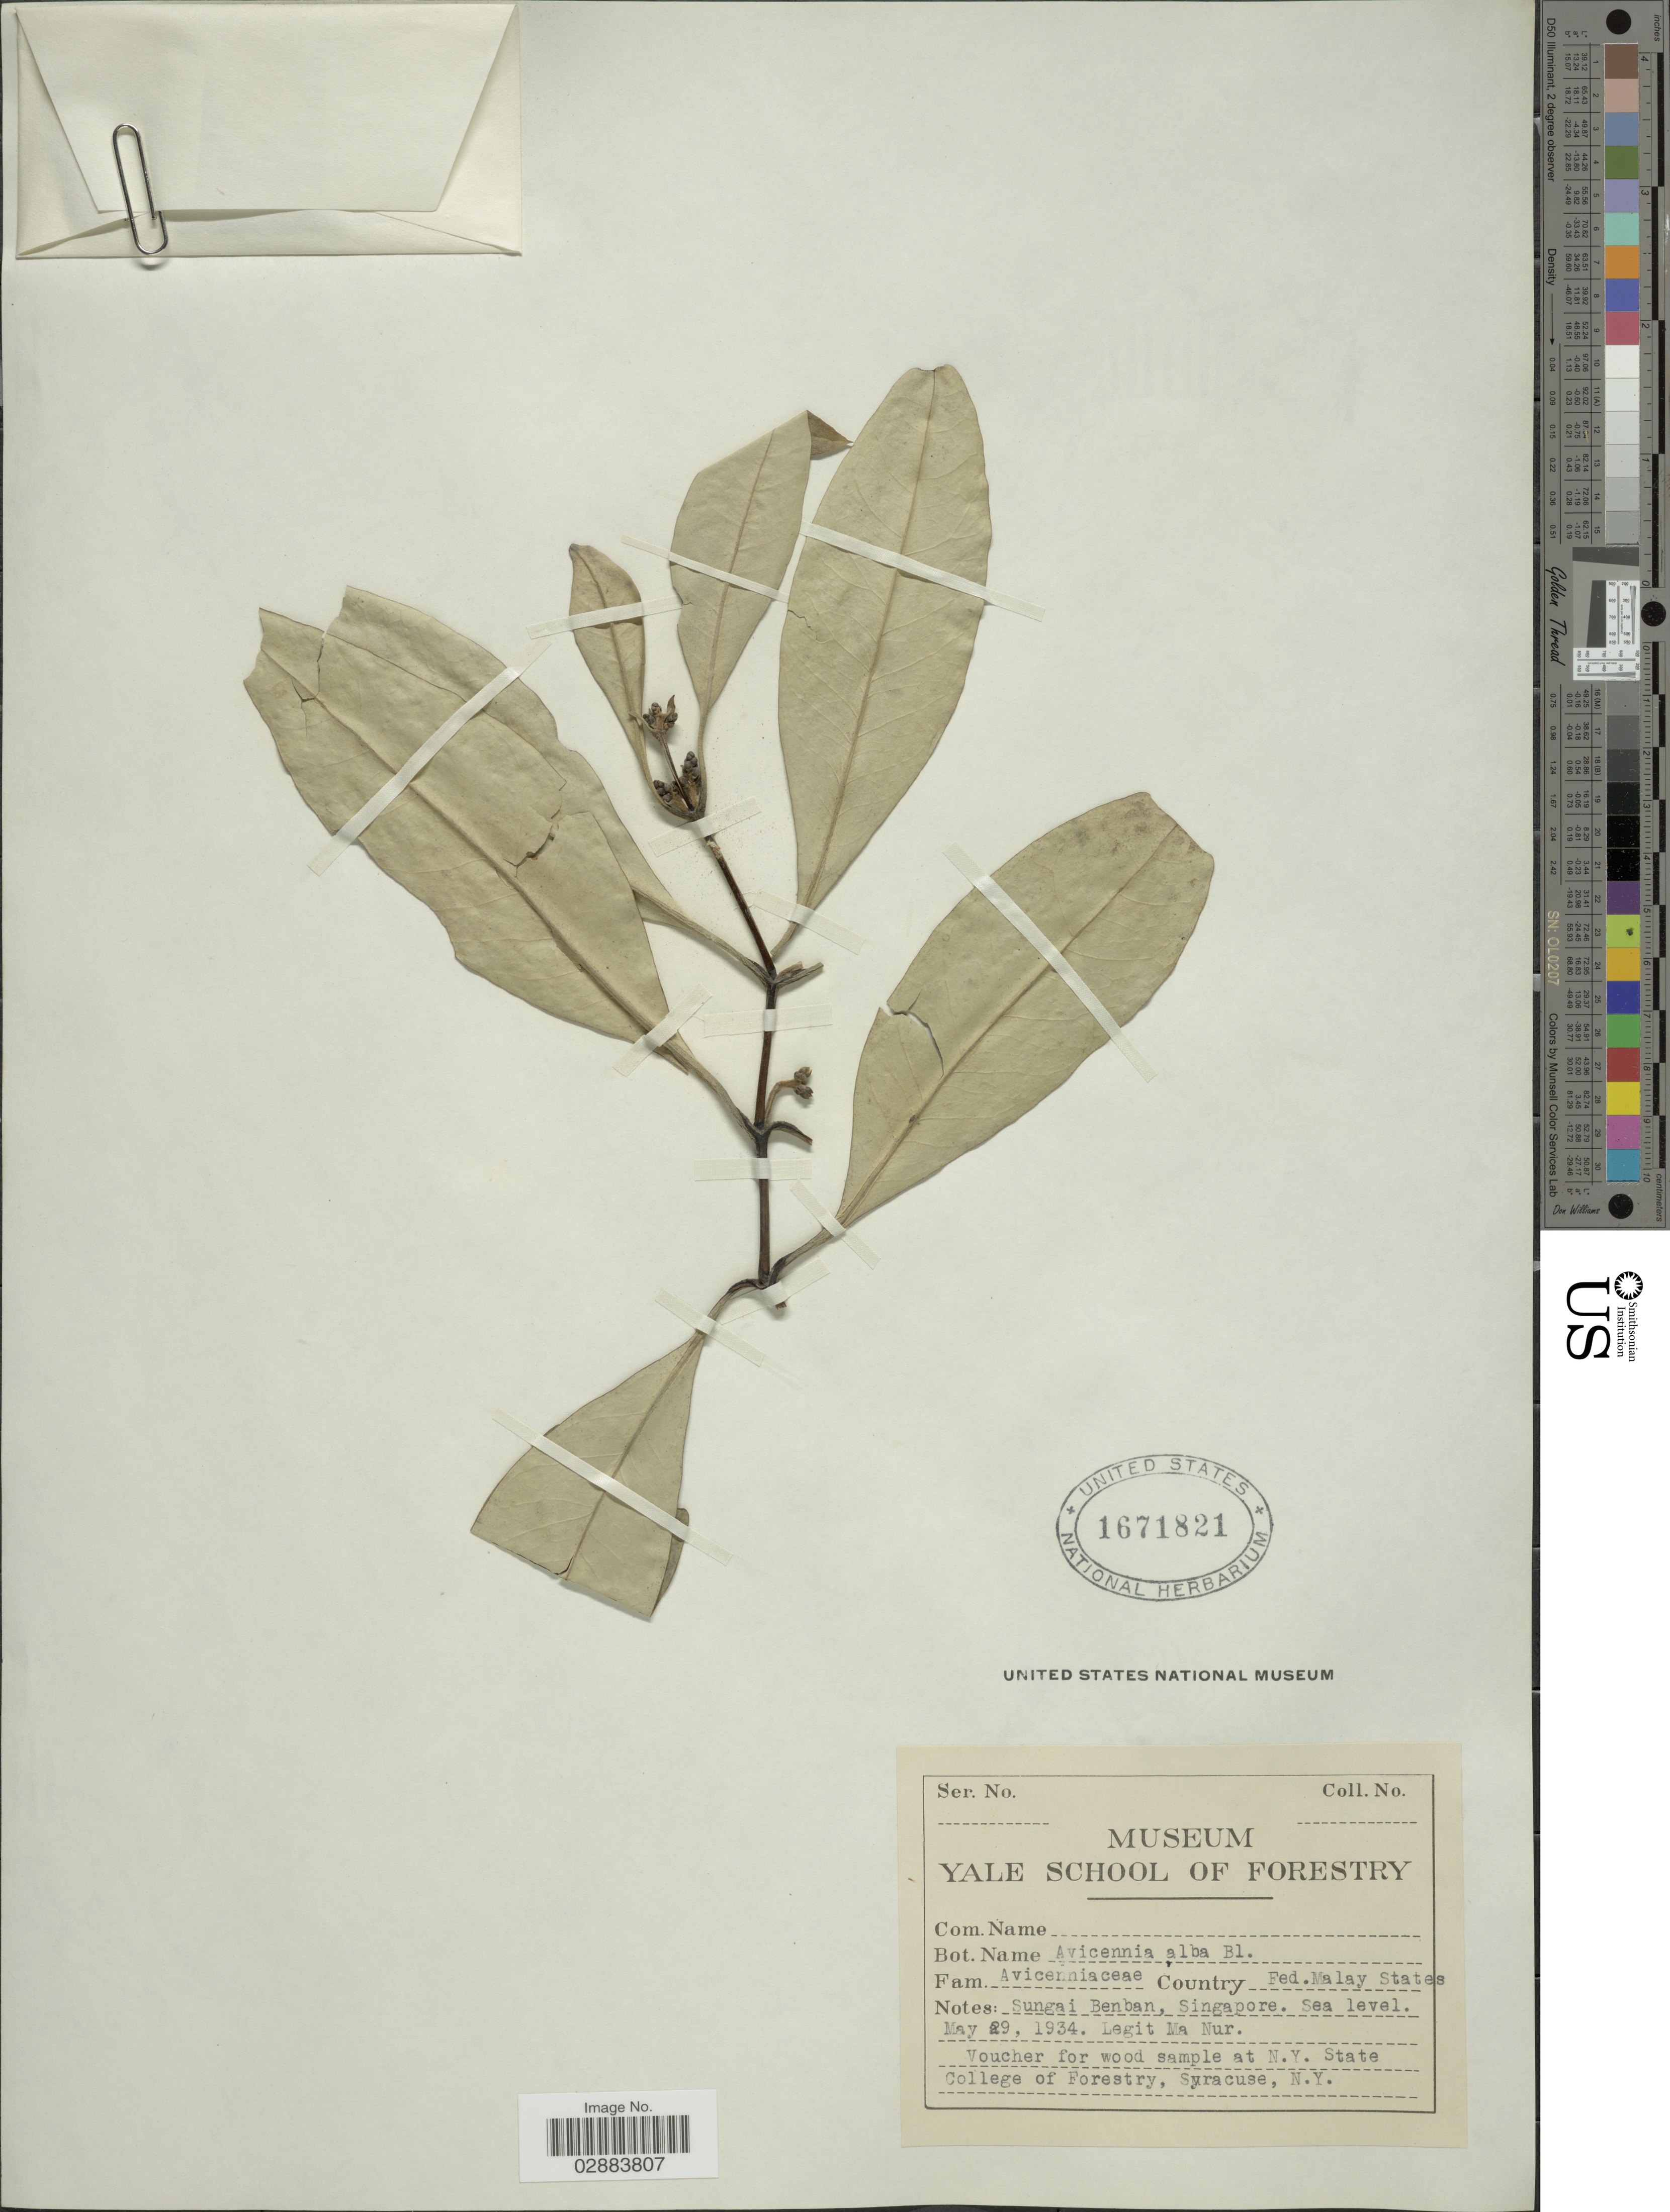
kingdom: Plantae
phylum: Tracheophyta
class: Magnoliopsida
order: Lamiales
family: Acanthaceae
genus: Avicennia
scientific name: Avicennia alba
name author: Blume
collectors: M. Nur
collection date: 1934-05-29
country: Singapore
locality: Sungai Benban.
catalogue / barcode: US 1671821